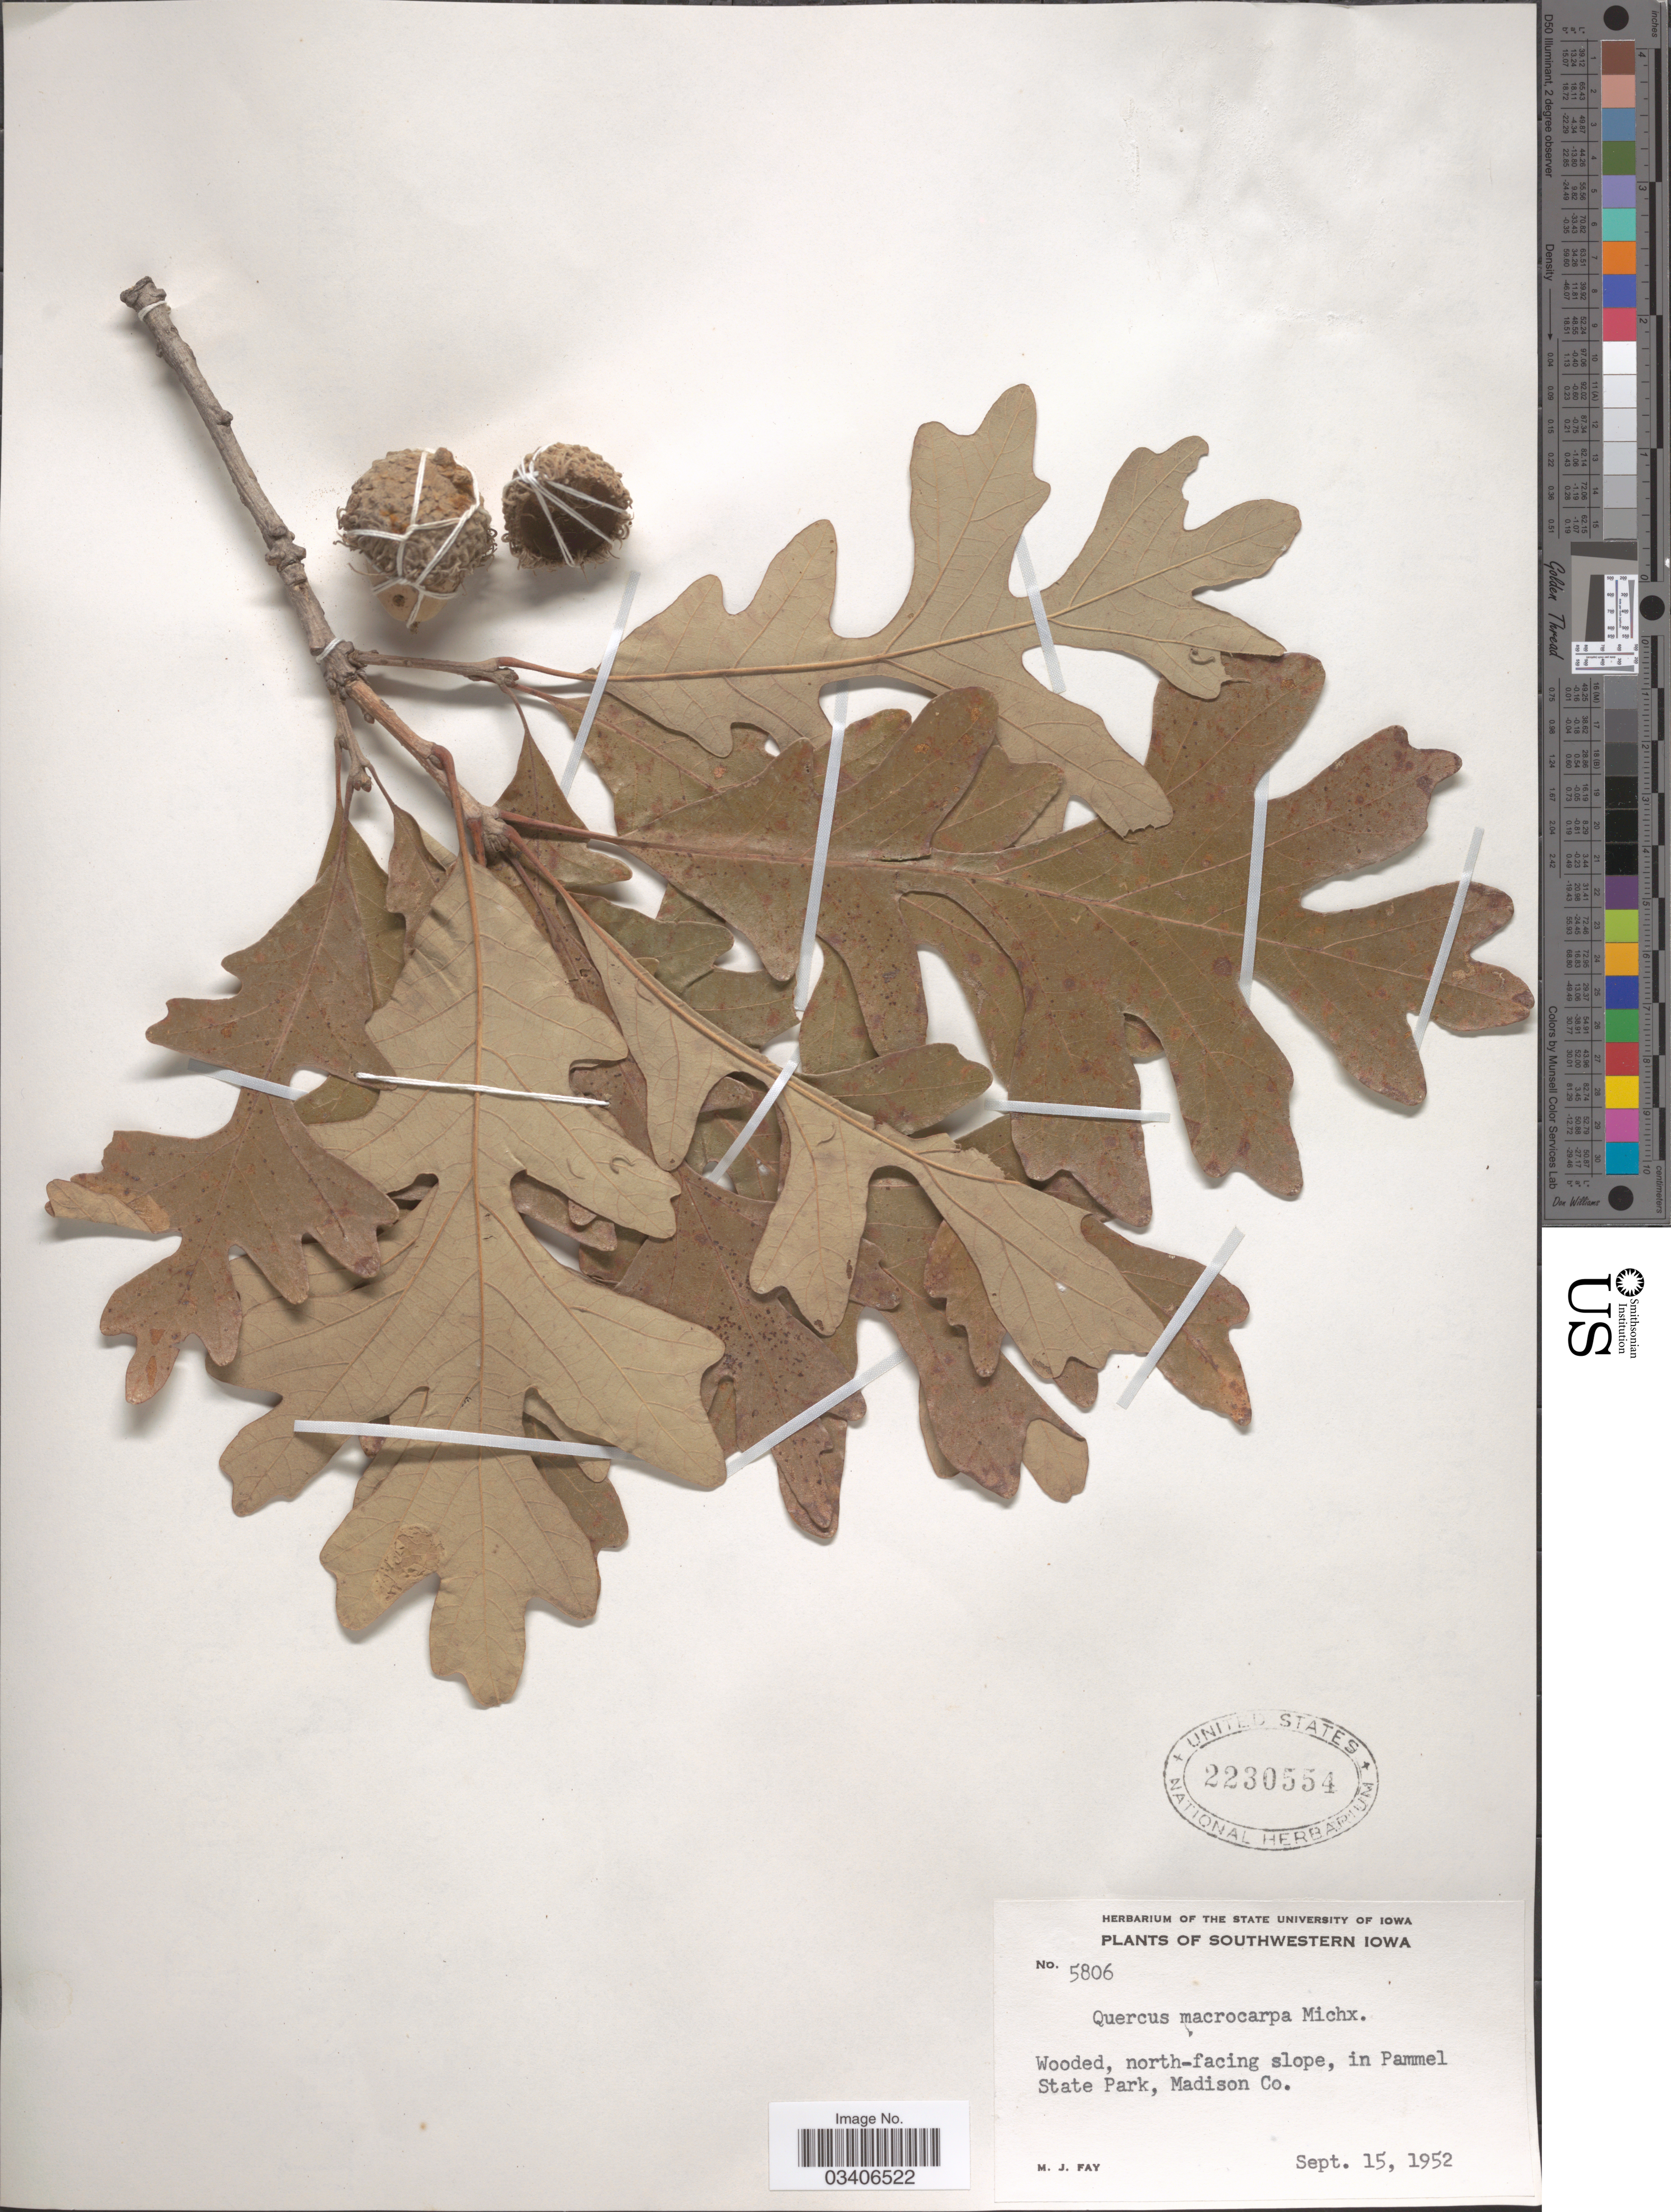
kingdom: Plantae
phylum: Tracheophyta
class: Magnoliopsida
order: Fagales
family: Fagaceae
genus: Quercus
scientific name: Quercus macrocarpa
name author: Michx.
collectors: M. Fay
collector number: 5806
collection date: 1952-09-15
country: United States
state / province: Iowa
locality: Southwestern Iowa. Wooded, north-facing slope, in Pammel State Park, Madison Co.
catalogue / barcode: US 2230554